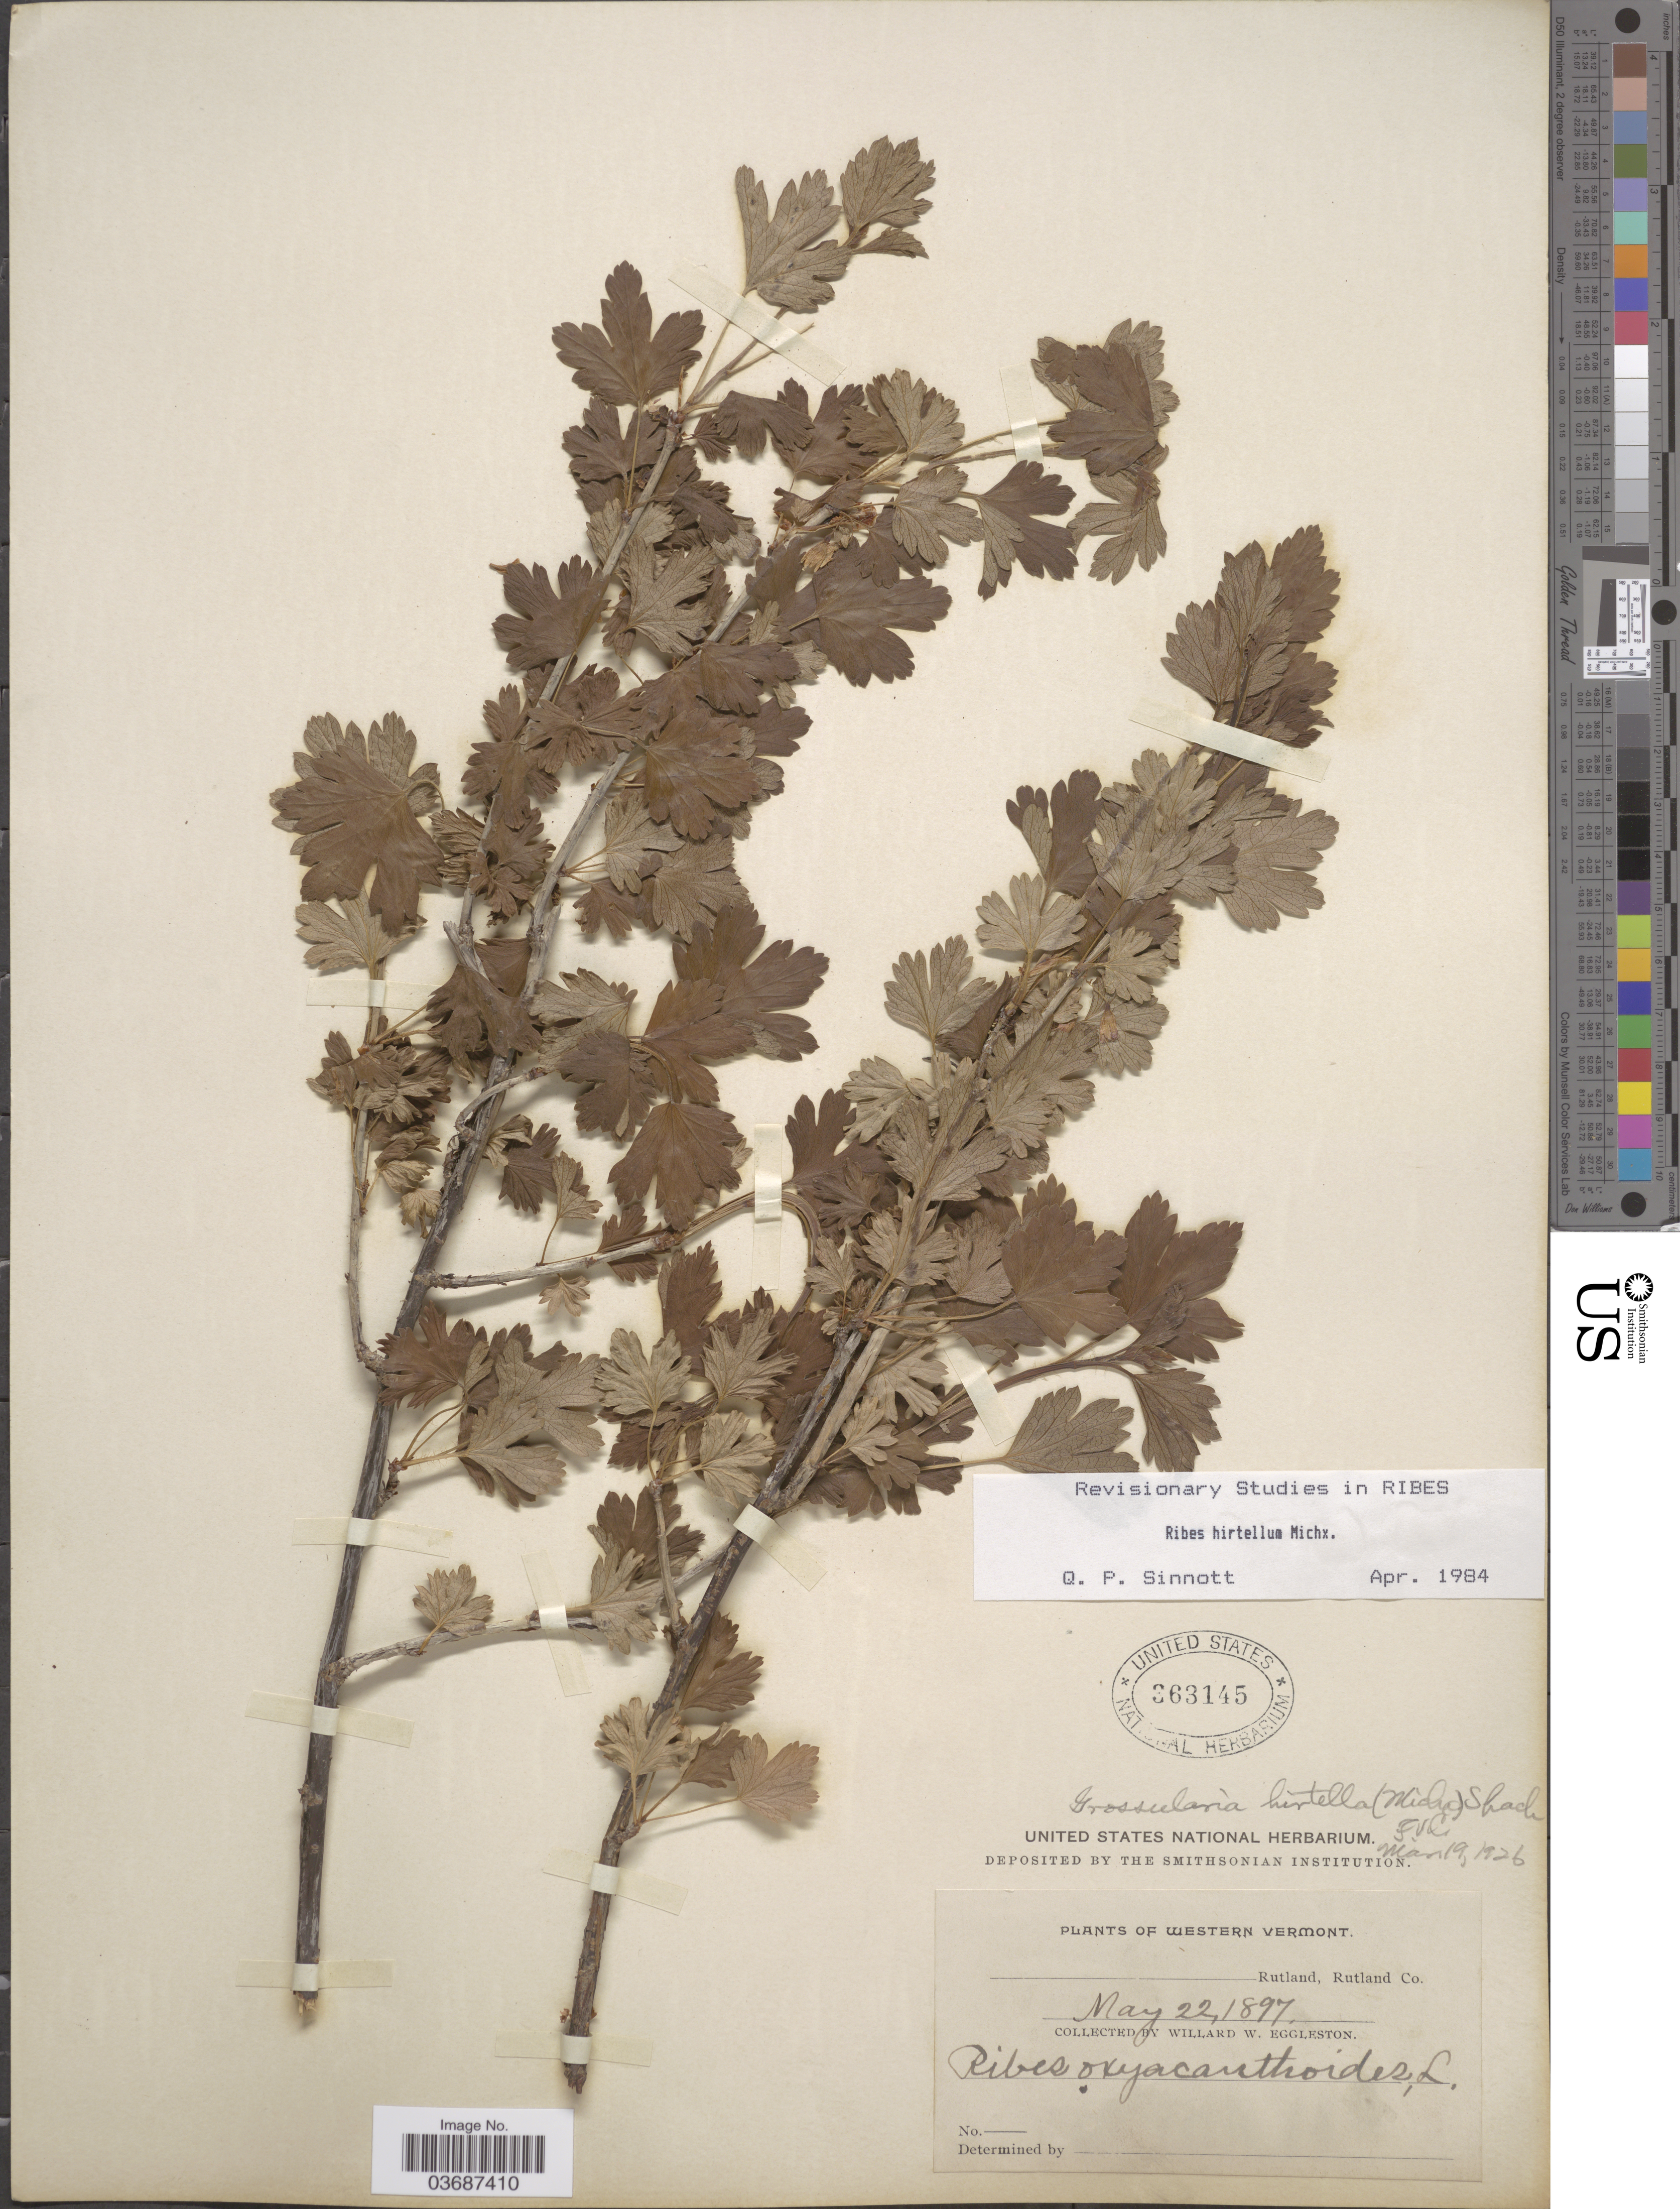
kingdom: Plantae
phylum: Tracheophyta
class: Magnoliopsida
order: Saxifragales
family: Grossulariaceae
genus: Ribes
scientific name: Ribes hirtellum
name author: Michx.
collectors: W. W. Eggleston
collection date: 1897-05-22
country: United States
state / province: Vermont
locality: Western Vermont. Rutland, Rutland Co.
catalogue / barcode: US 363145